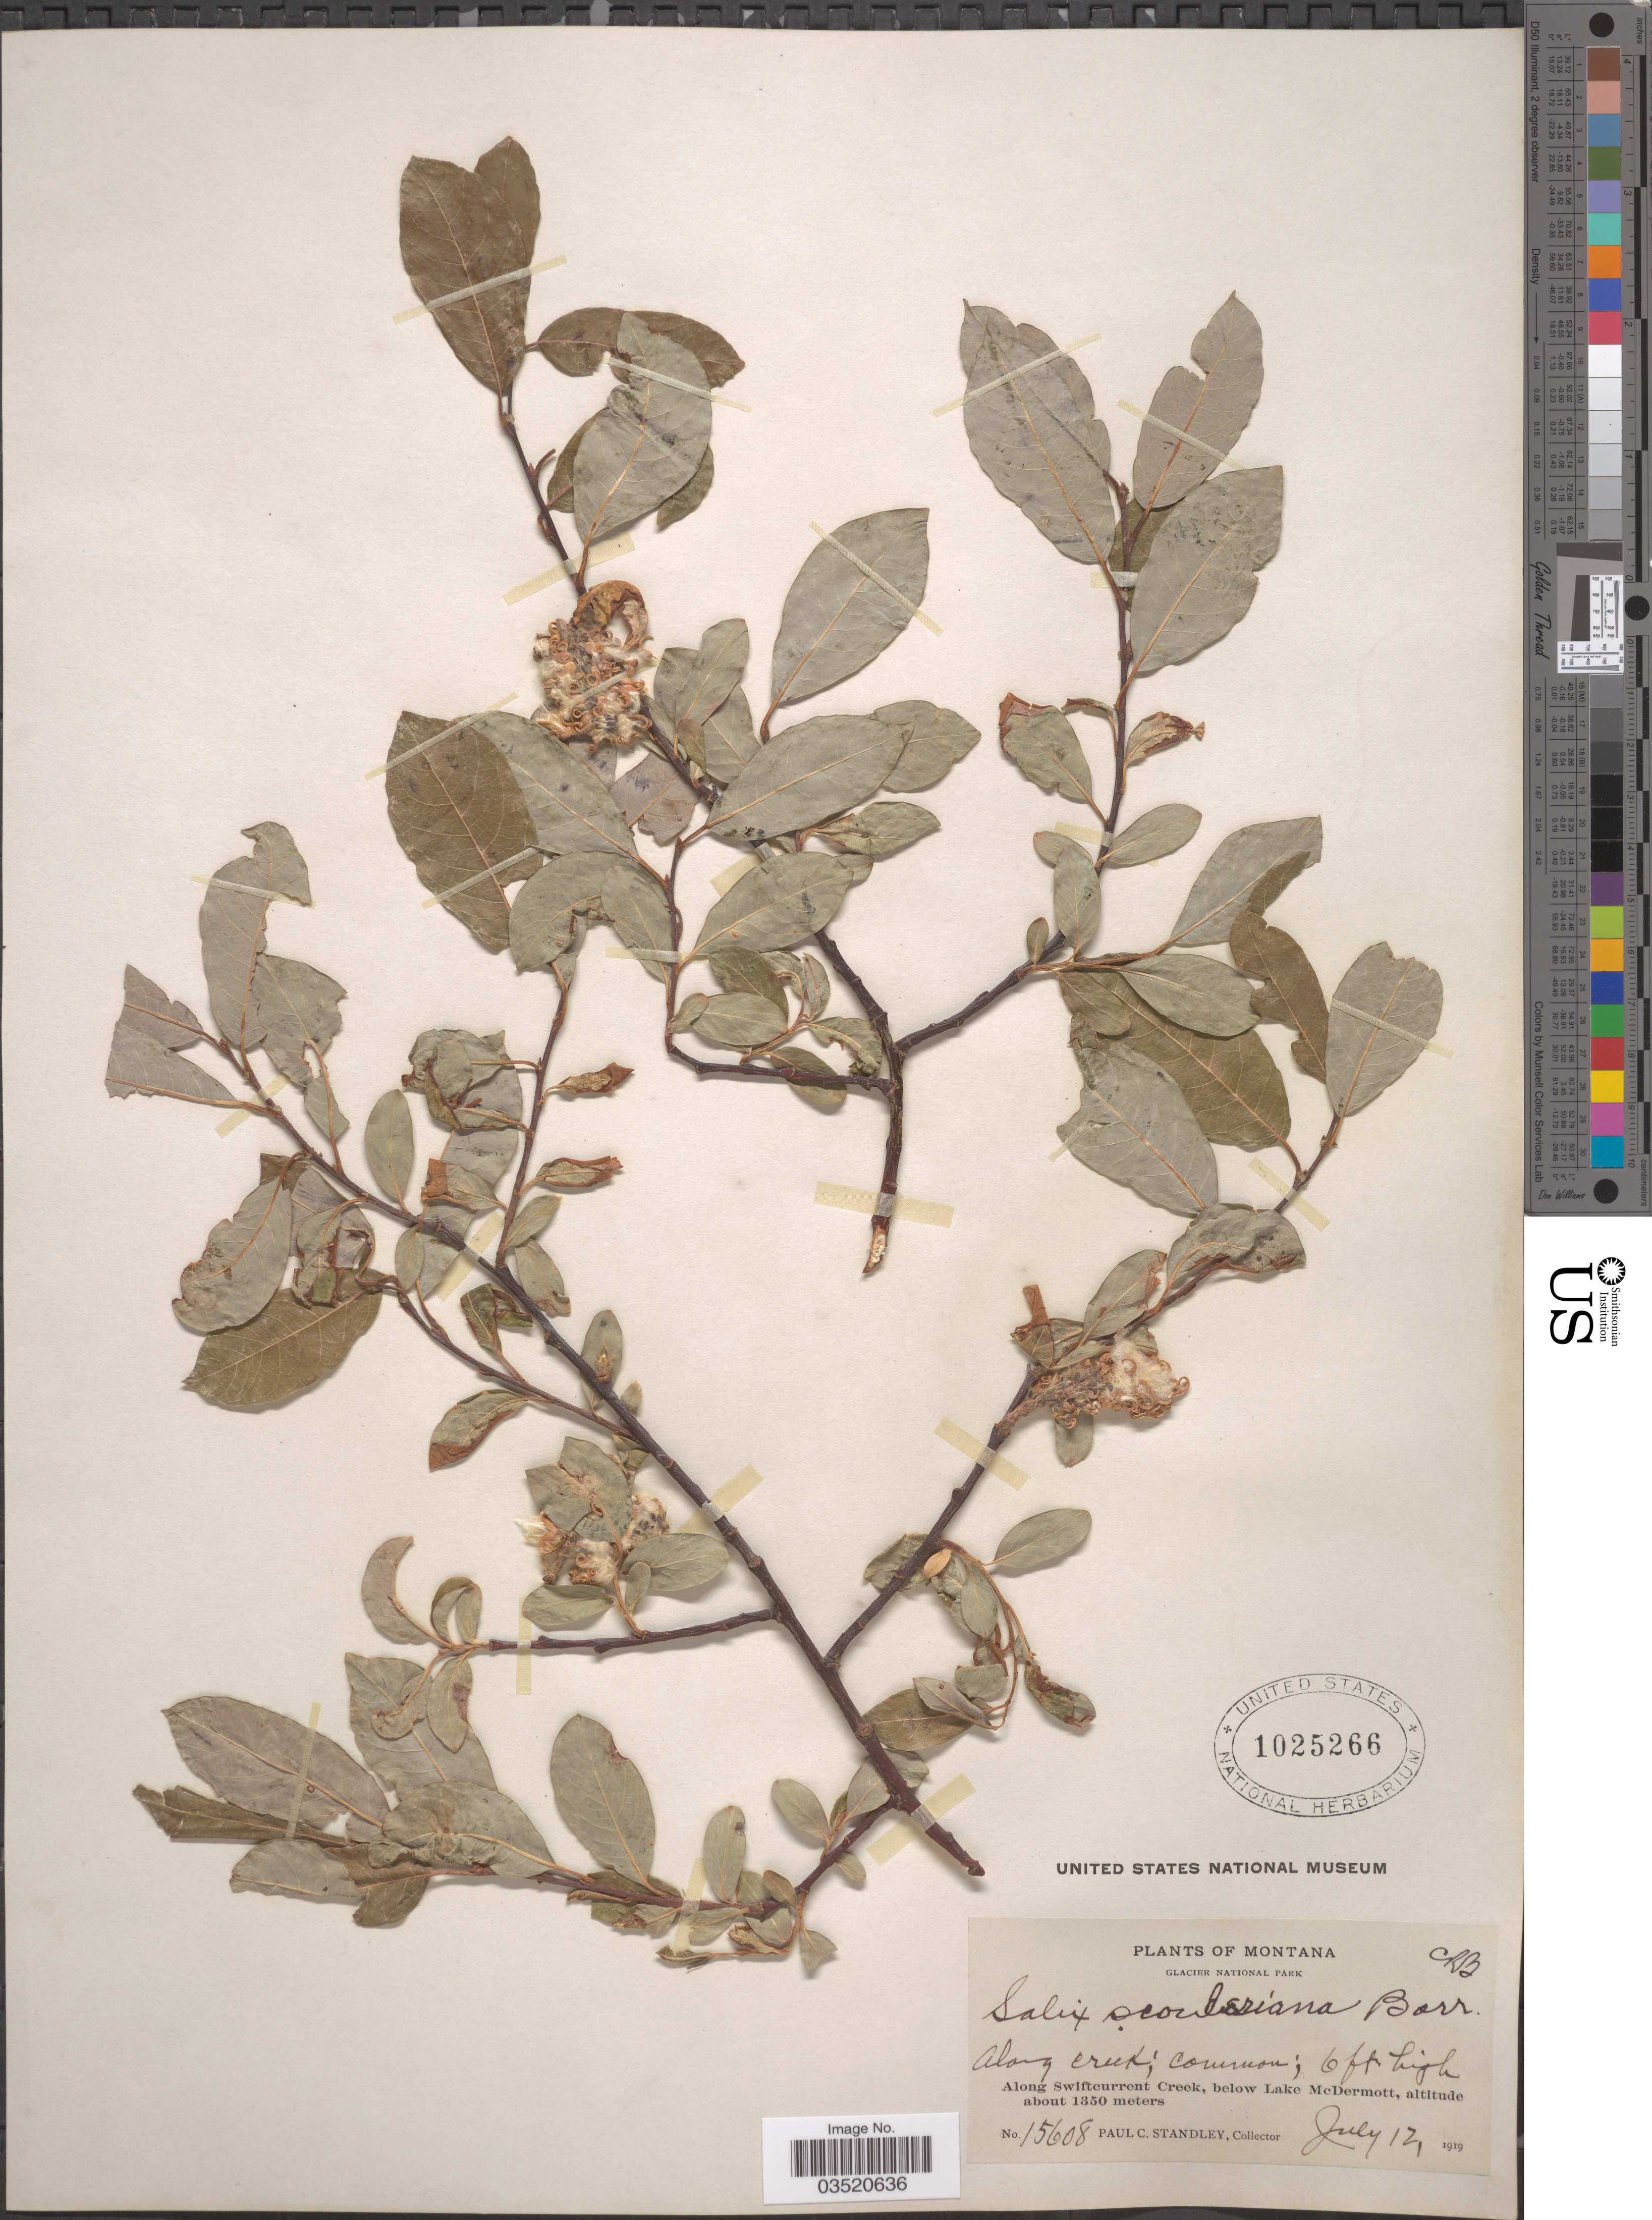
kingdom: Plantae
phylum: Tracheophyta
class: Magnoliopsida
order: Malpighiales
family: Salicaceae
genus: Salix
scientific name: Salix scouleriana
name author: Barratt ex Hook.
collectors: P. C. Standley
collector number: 15608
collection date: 1919-07-12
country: United States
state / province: Montana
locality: Glacier National Park. Along creek. Along Swiftcurrent Creek, below Lake McDermott.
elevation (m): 1350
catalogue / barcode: US 1025266